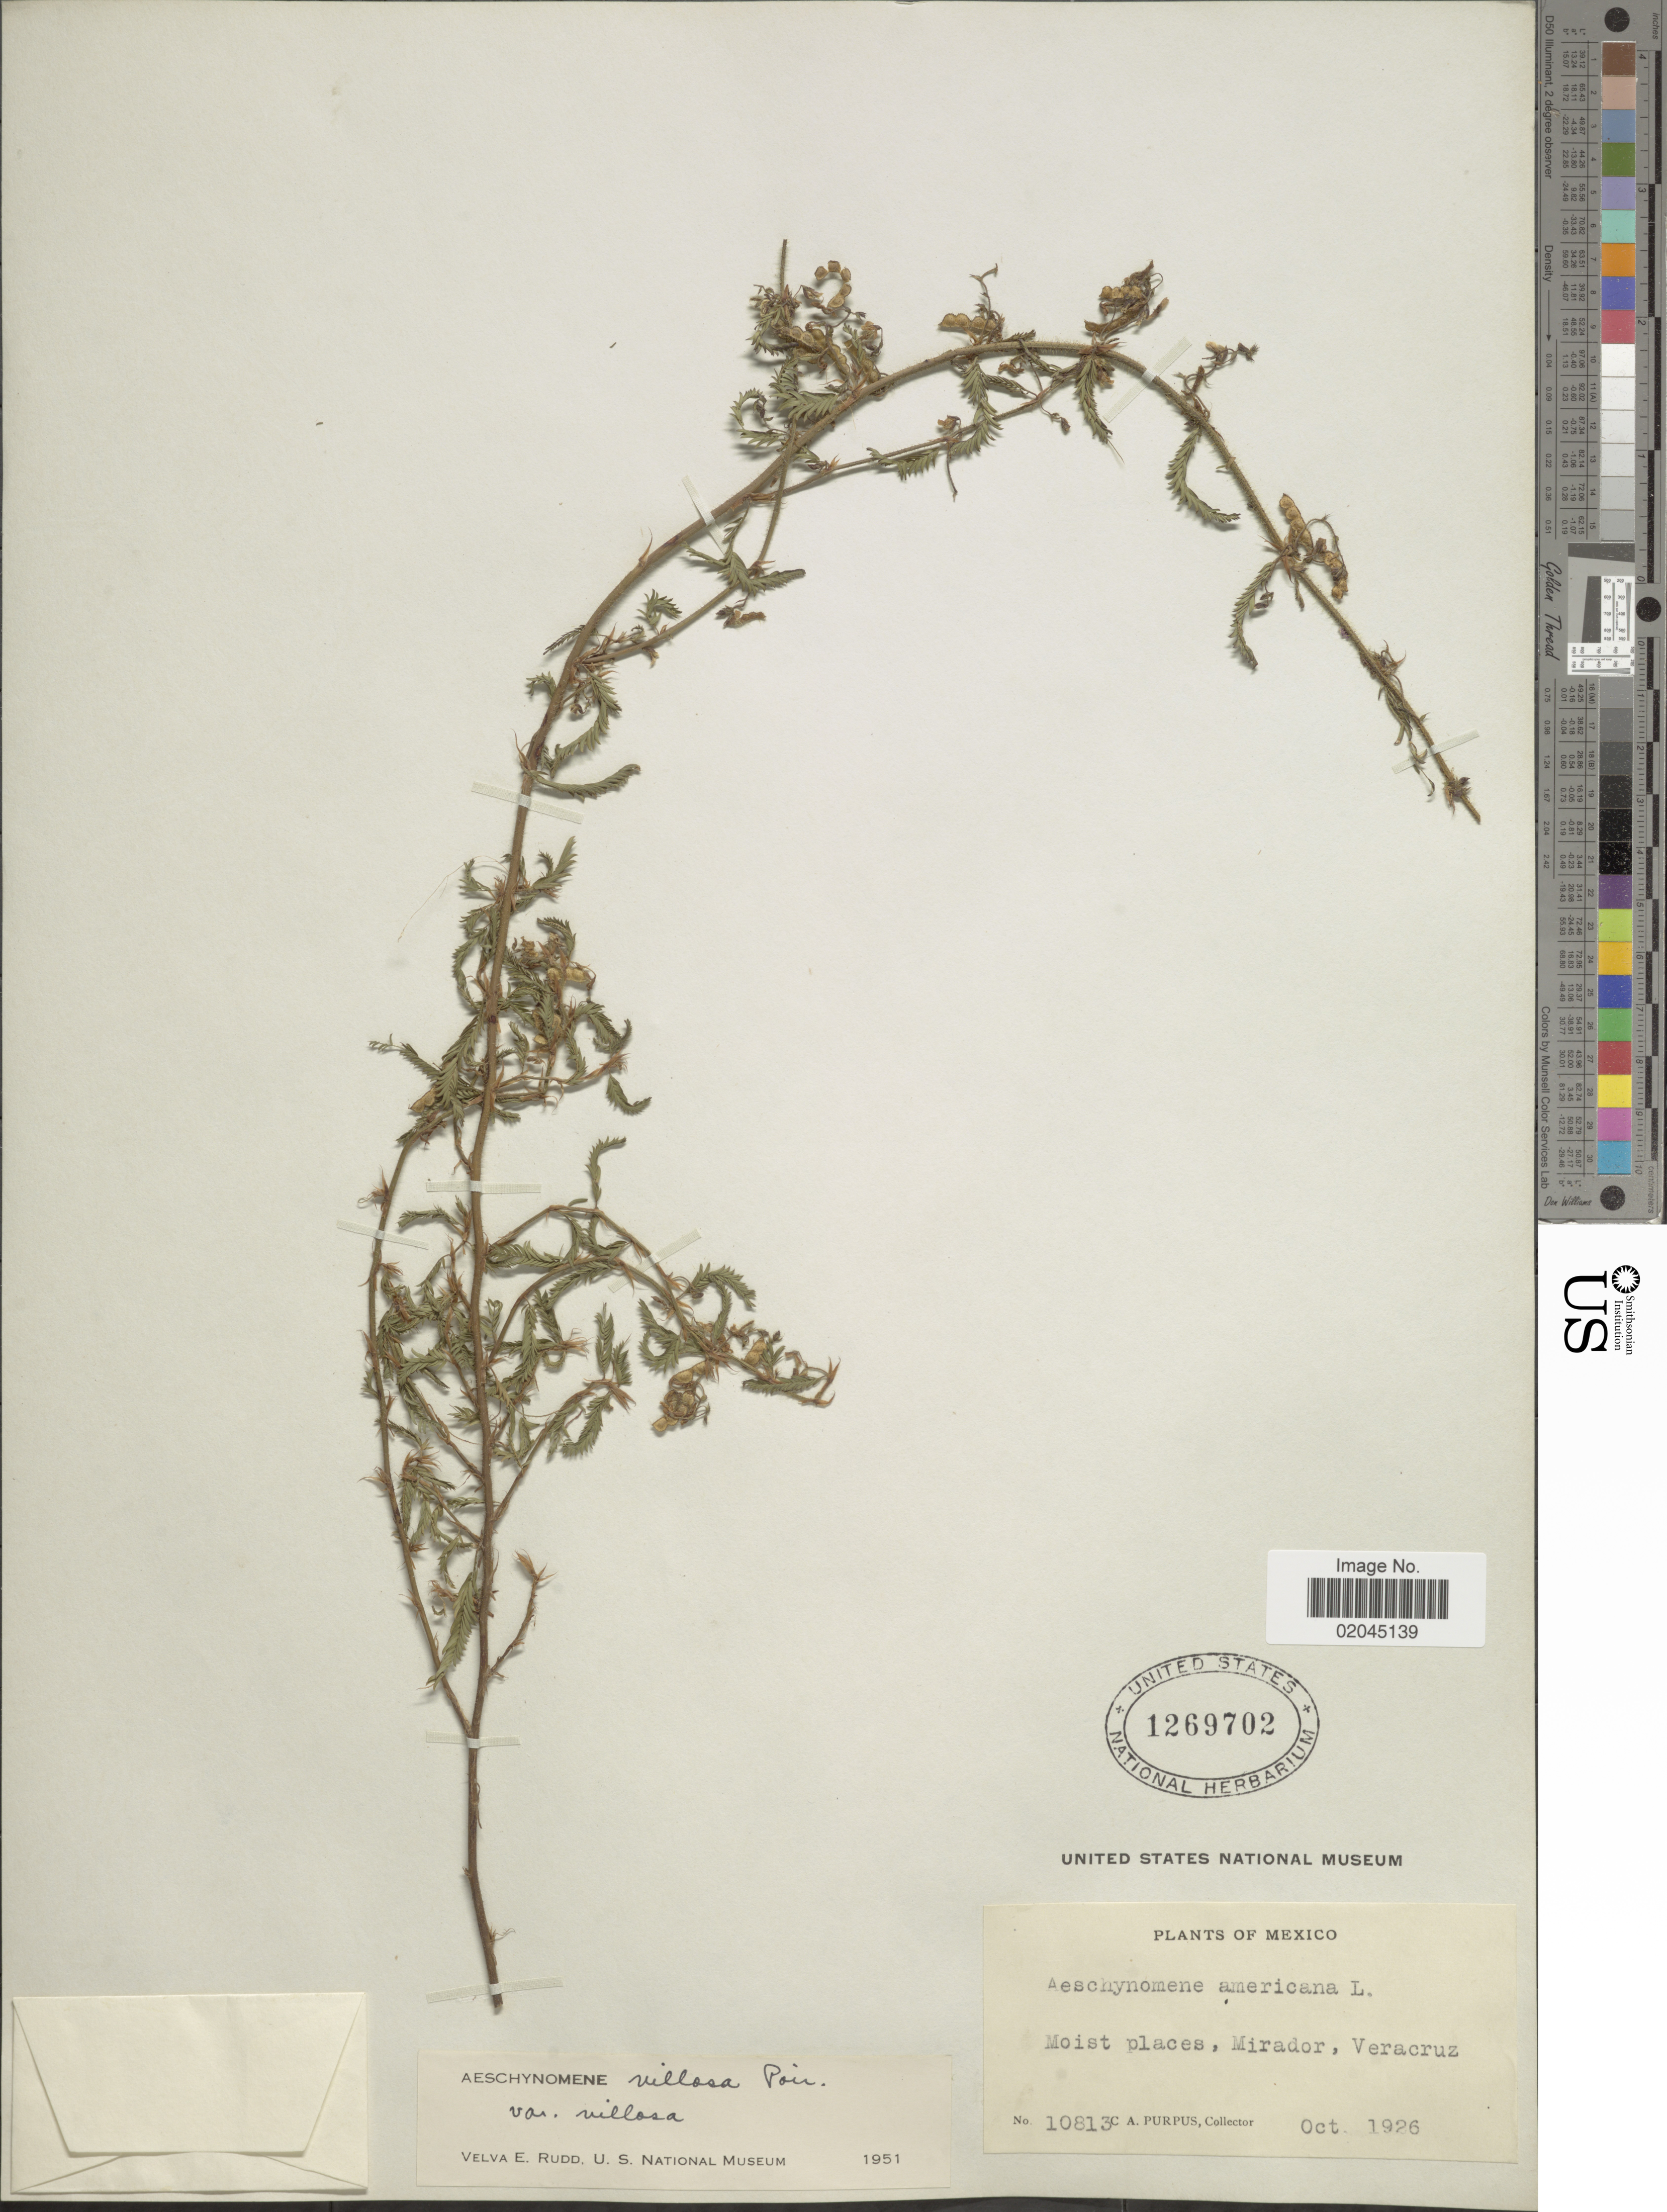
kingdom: Plantae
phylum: Tracheophyta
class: Magnoliopsida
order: Fabales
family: Fabaceae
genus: Aeschynomene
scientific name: Aeschynomene villosa var. villosa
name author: Poir.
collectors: C. A. Purpus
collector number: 10813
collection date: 1926-10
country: Mexico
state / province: Veracruz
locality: Moist places, Mirador, Veracruz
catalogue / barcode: US 1269702